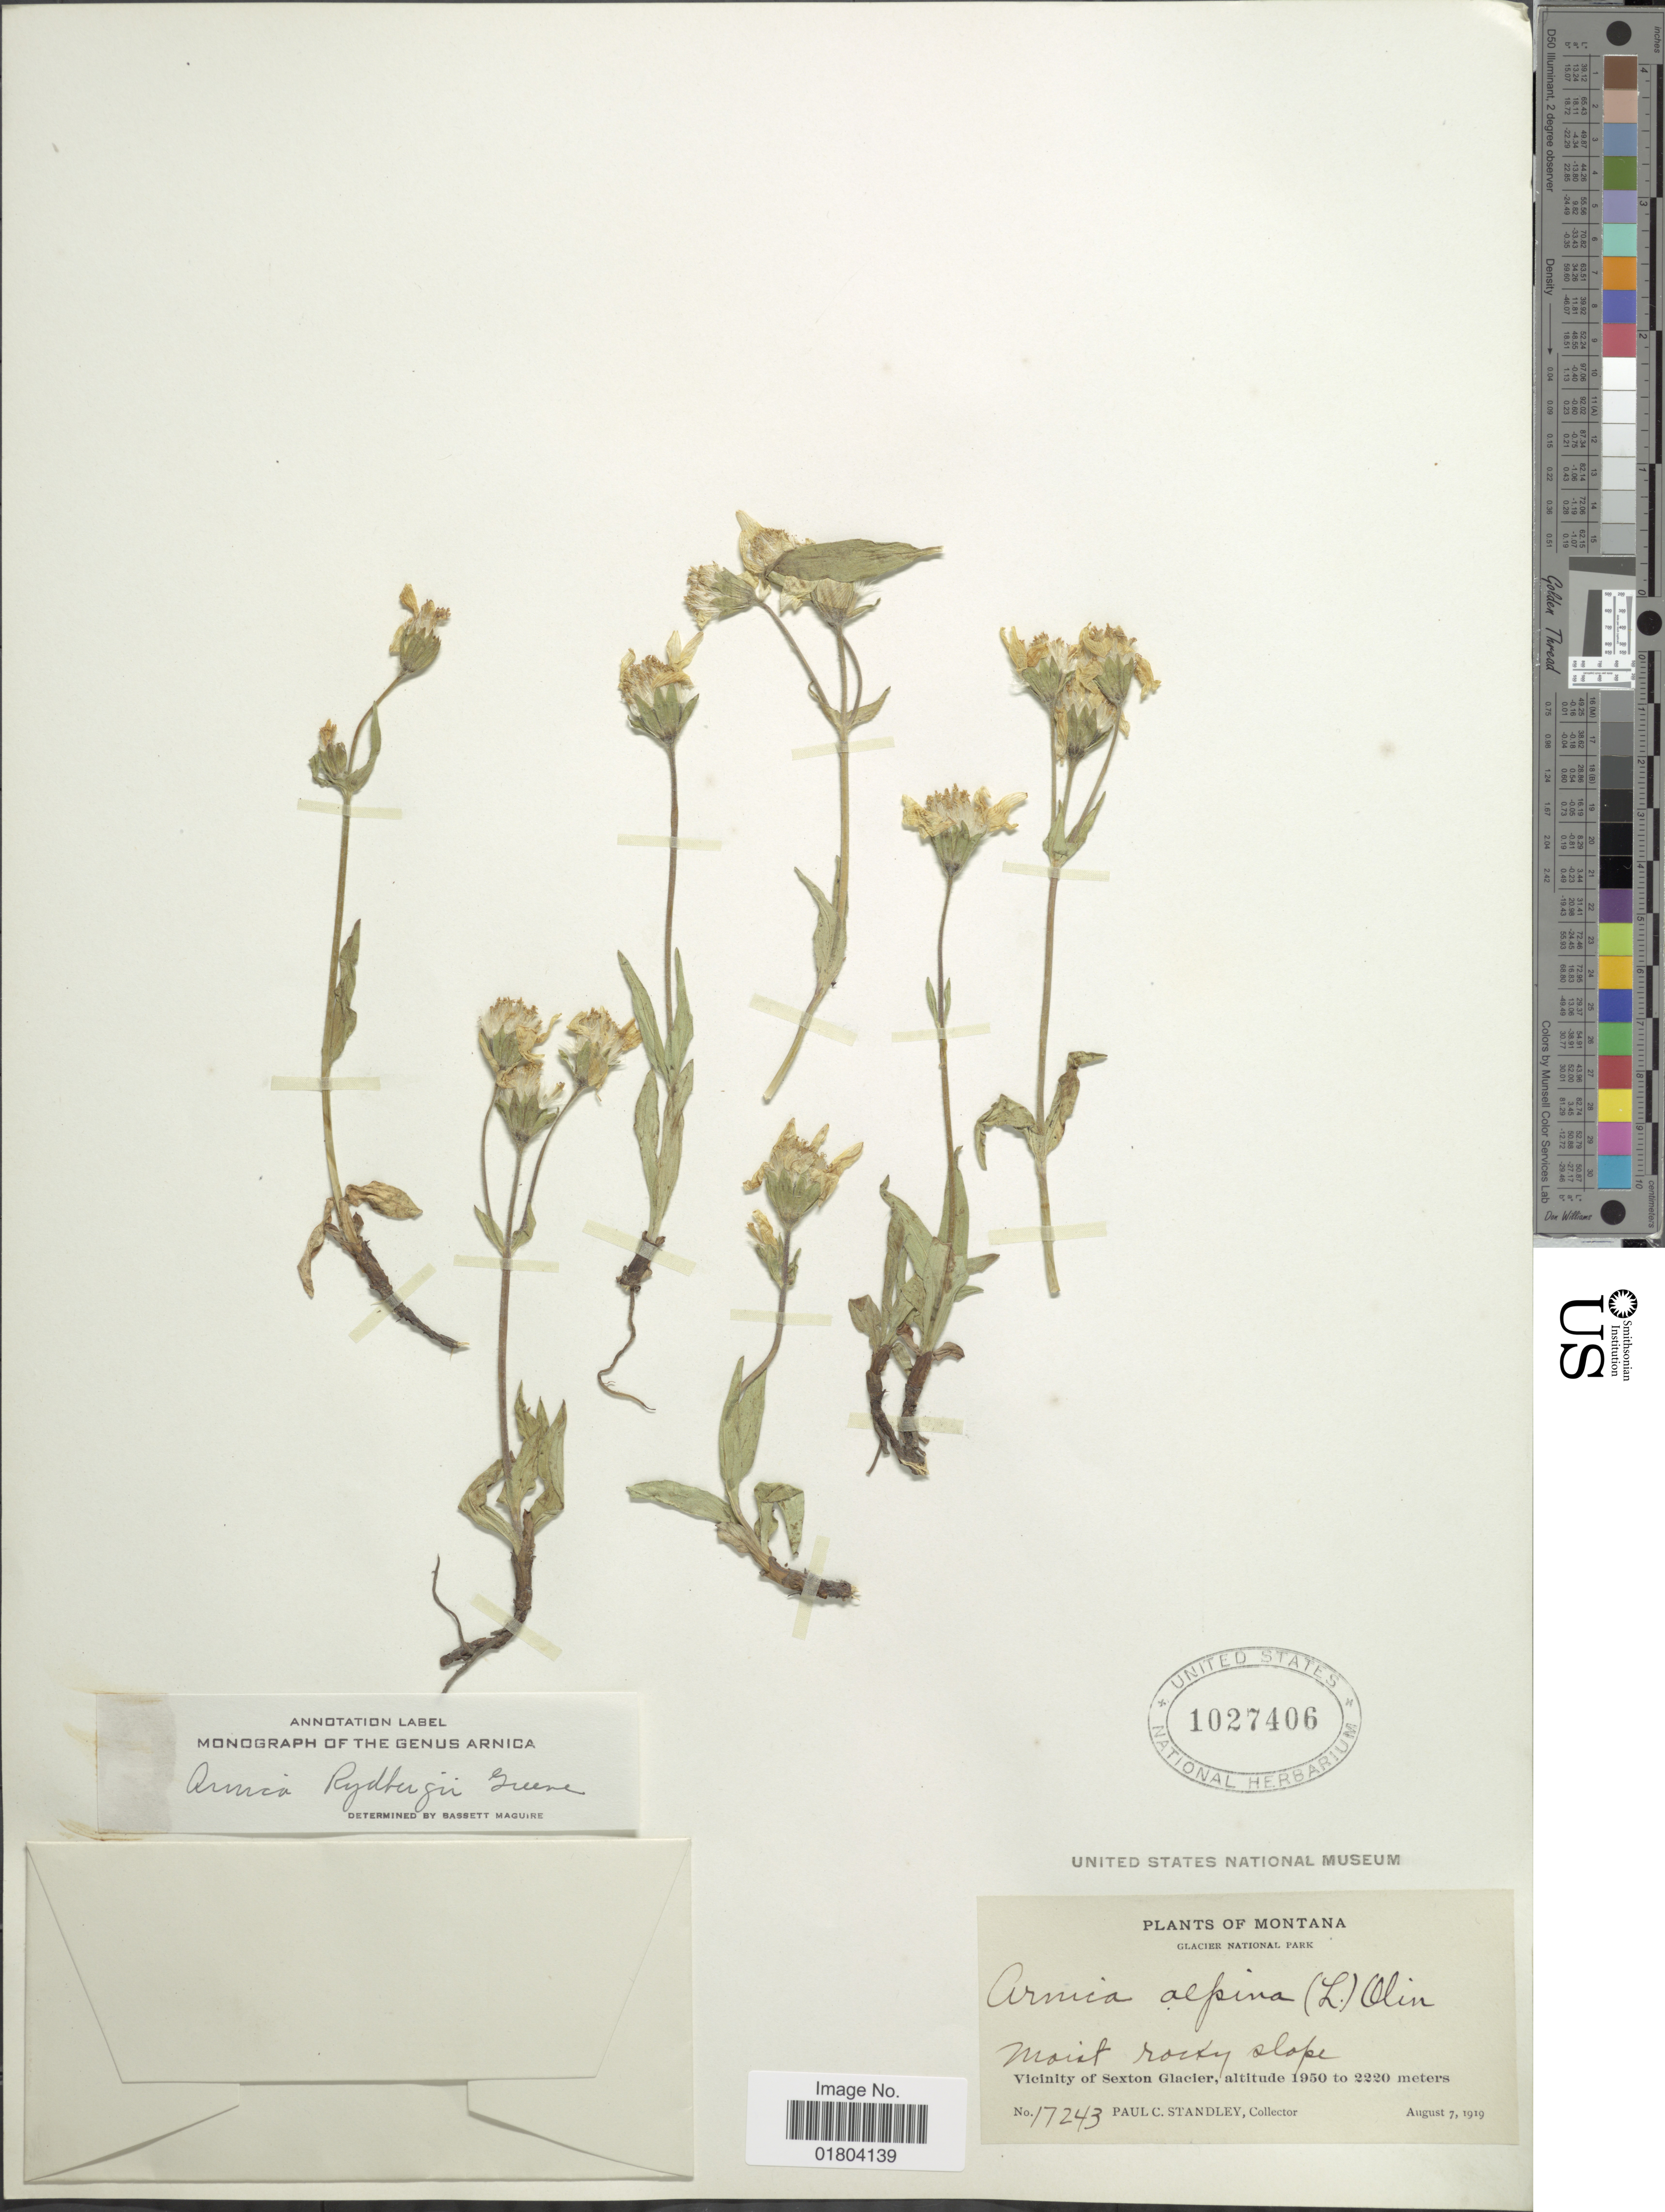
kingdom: Plantae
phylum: Tracheophyta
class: Magnoliopsida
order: Asterales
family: Asteraceae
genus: Arnica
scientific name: Arnica rydbergii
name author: Greene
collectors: P. C. Standley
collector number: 17243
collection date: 1919-08-07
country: United States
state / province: Montana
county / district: Glacier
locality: Glacier National Park, Moist rocky slope, Vicinity of Sexton Glacier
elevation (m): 1950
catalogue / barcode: US 1027406